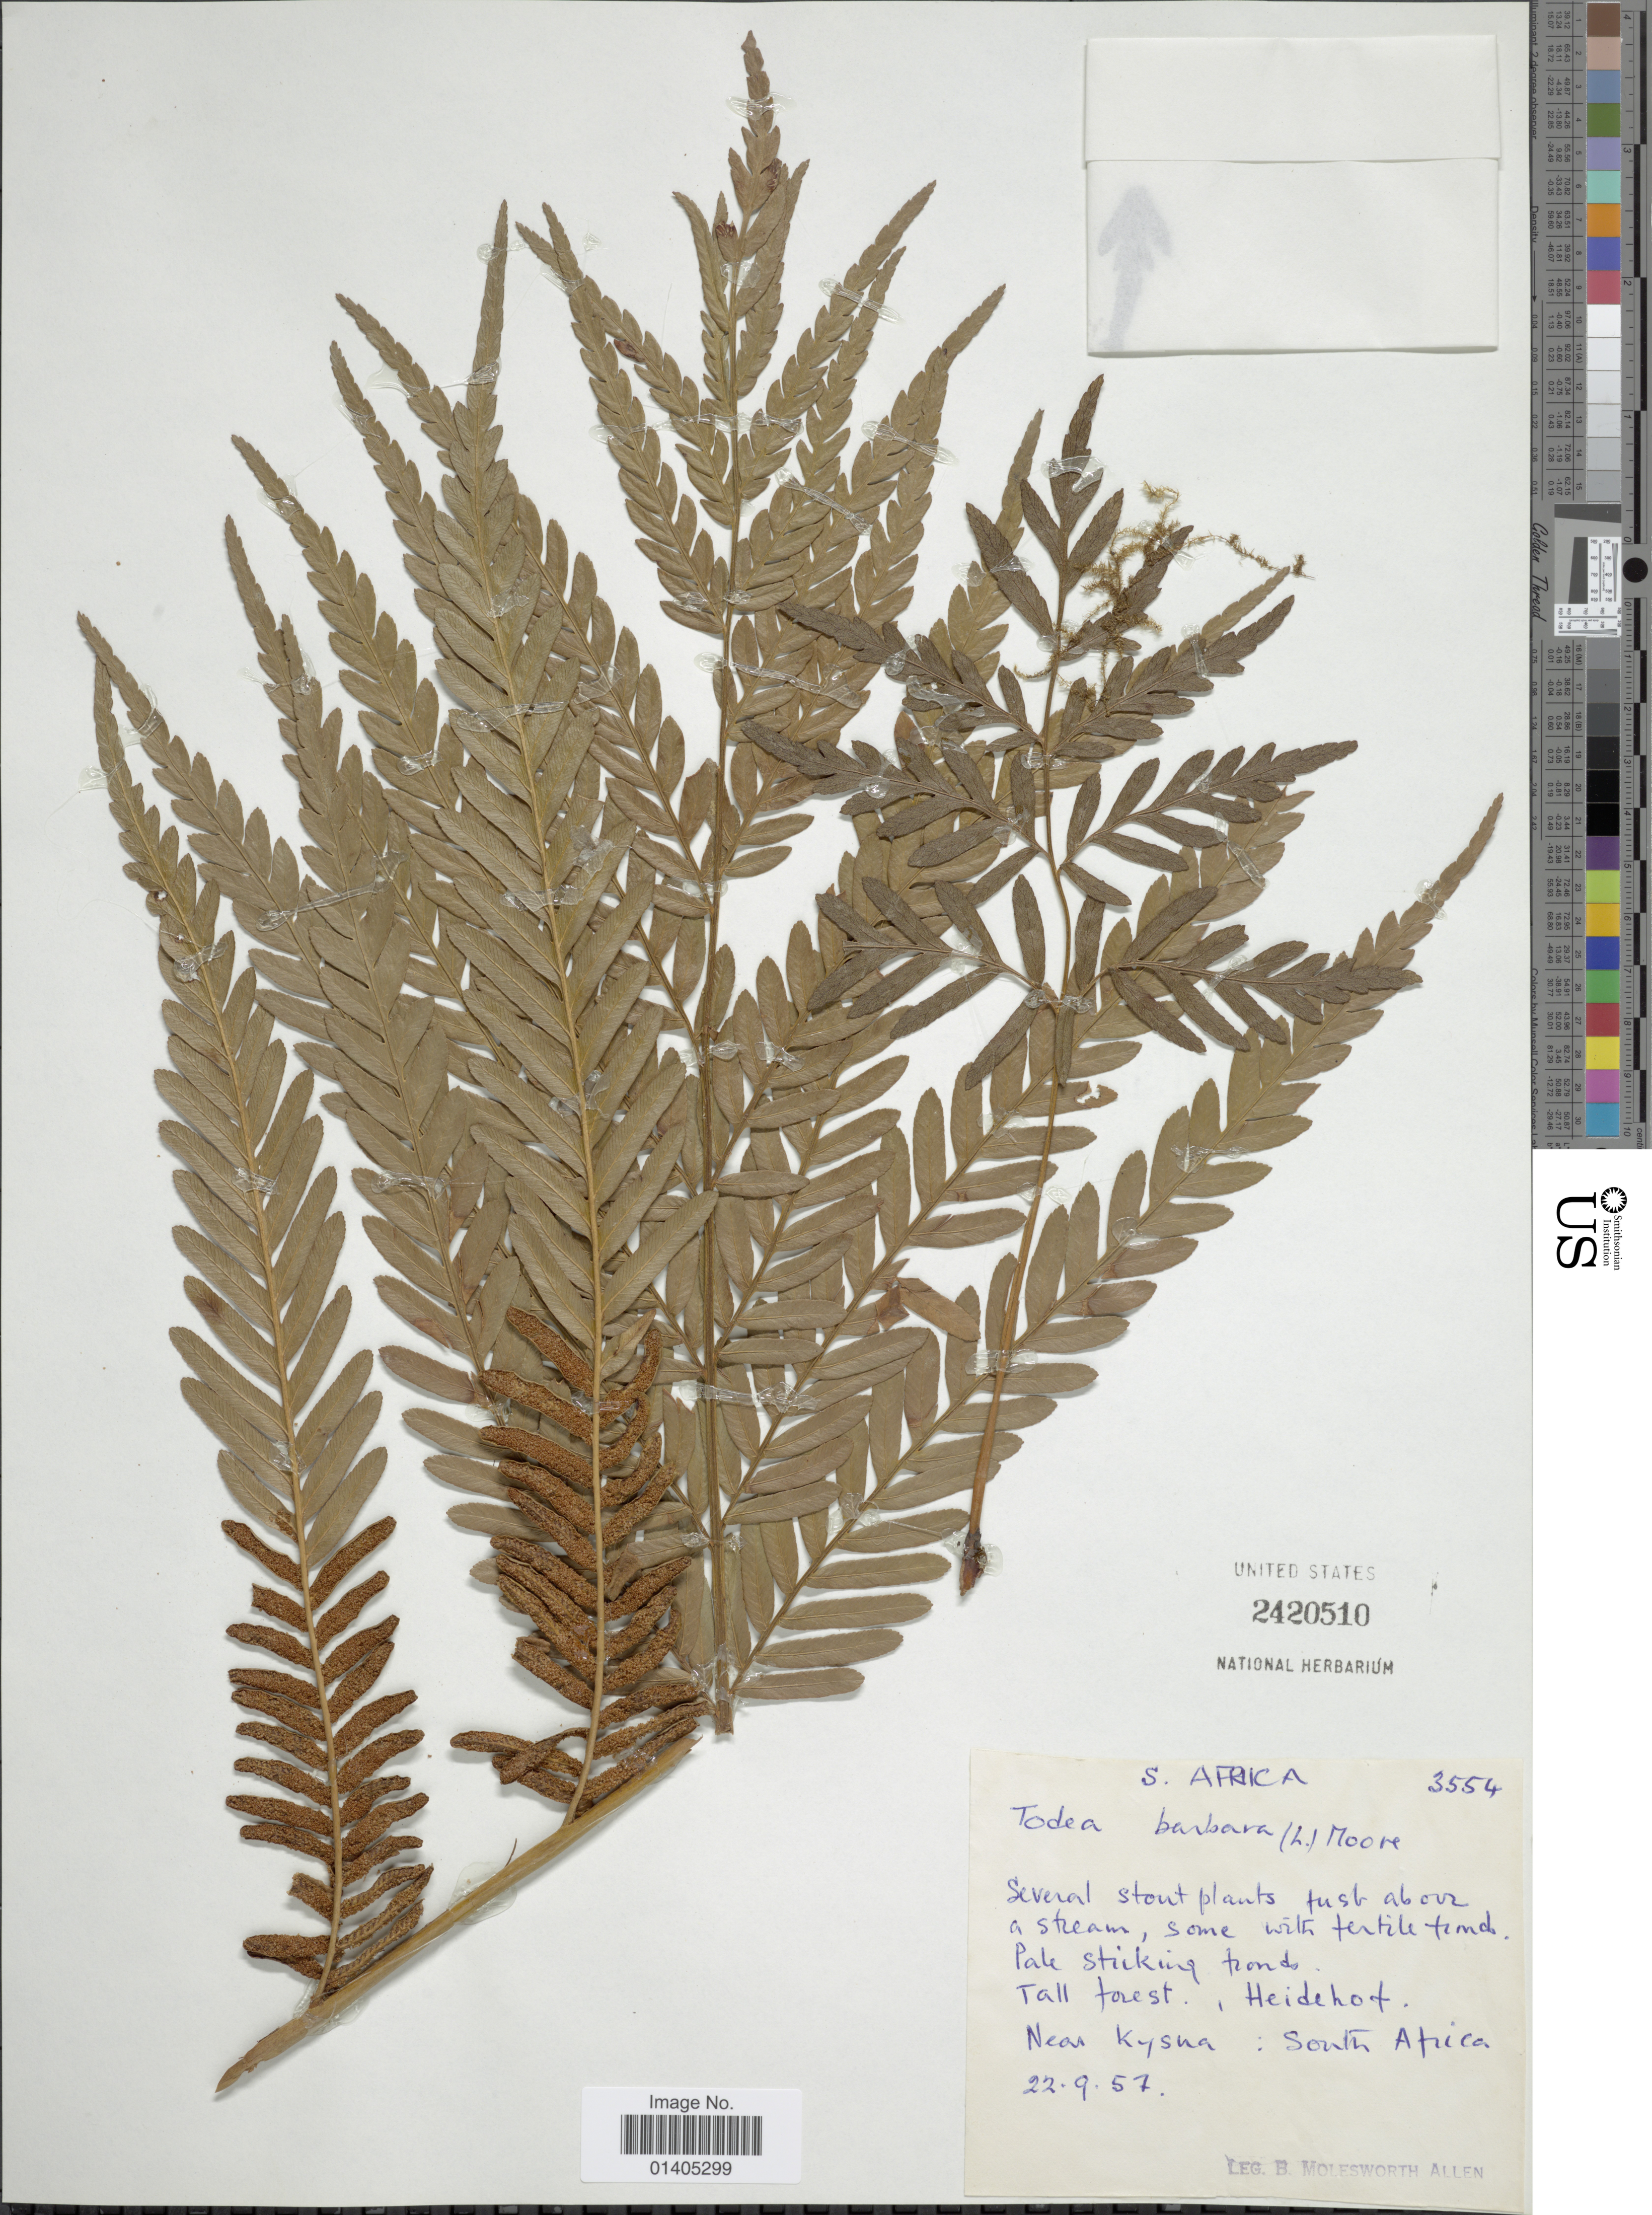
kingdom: Plantae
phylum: Tracheophyta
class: Polypodiopsida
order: Osmundales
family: Osmundaceae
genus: Todea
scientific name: Todea barbara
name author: T. Moore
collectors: B. E. G. Molesworth-Allen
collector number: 3554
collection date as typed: Transcribed d/m/y: 22/9/57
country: South Africa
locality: Near Kysna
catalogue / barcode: US 2420510